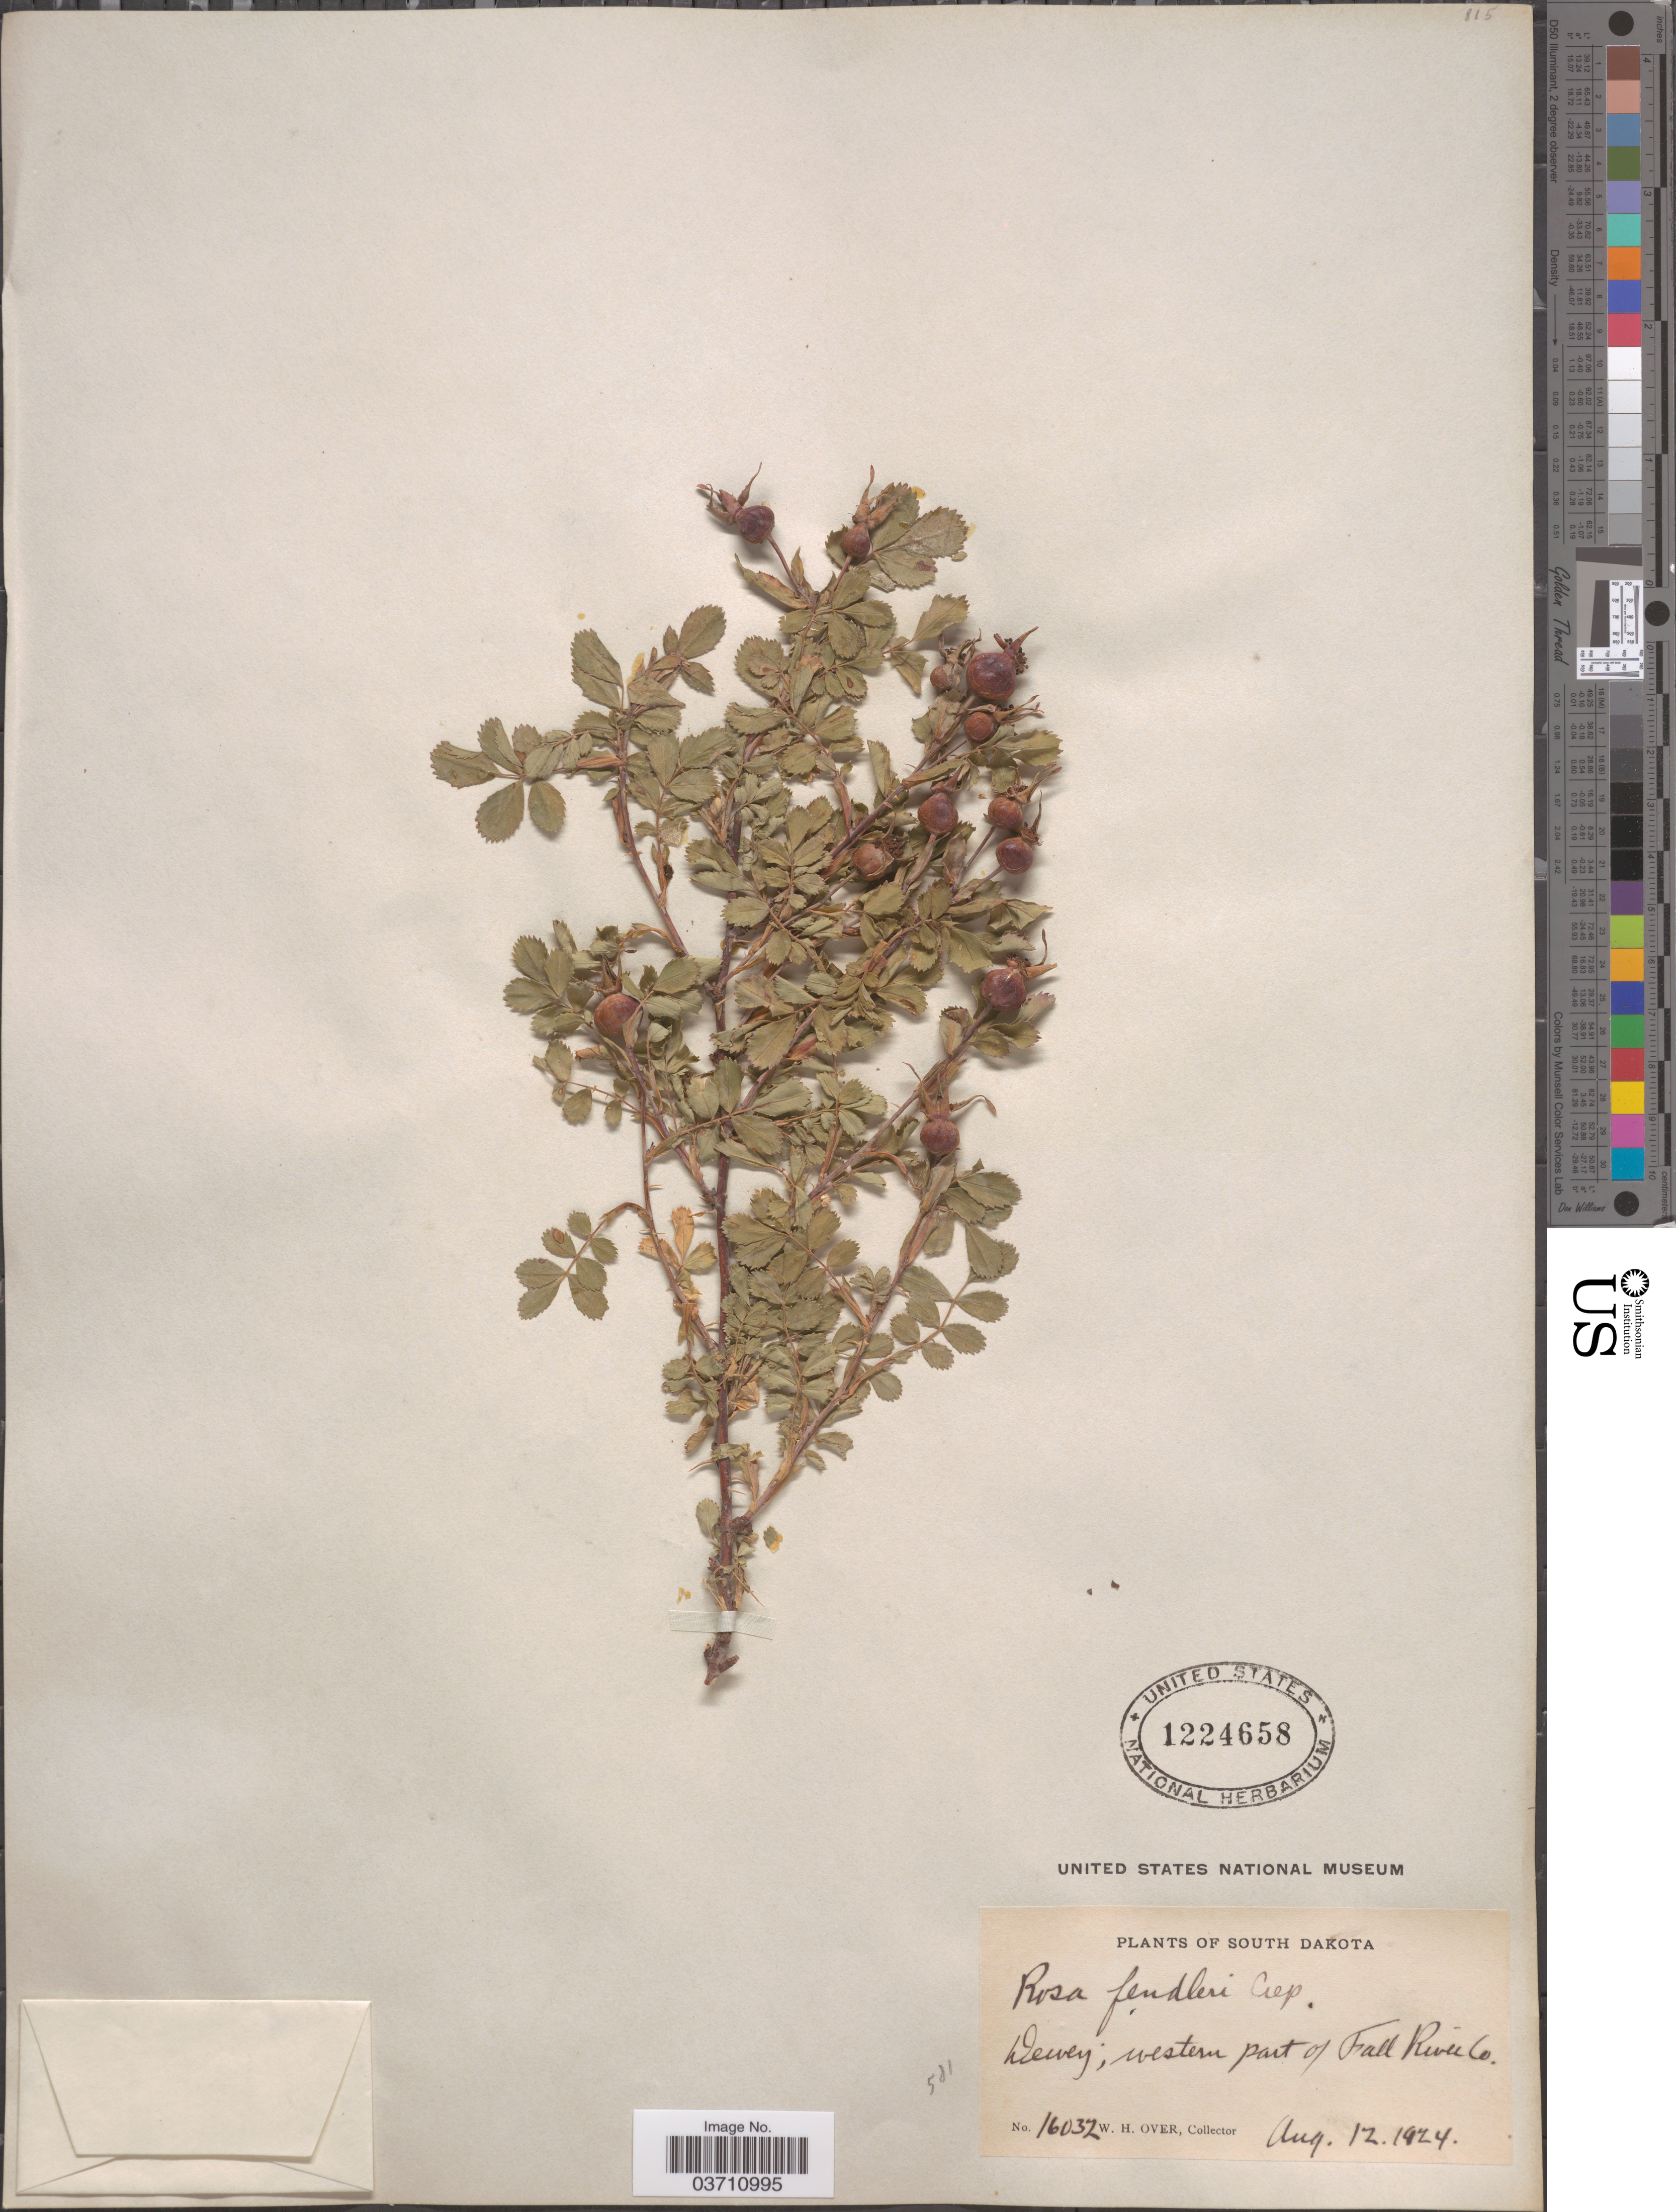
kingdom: Plantae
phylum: Tracheophyta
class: Magnoliopsida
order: Rosales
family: Rosaceae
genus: Rosa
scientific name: Rosa fendleri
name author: Crép.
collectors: W. Over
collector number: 16032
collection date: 1924-08-12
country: United States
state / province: South Dakota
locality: Dewey; western part of Fall River Co.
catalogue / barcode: US 1224658